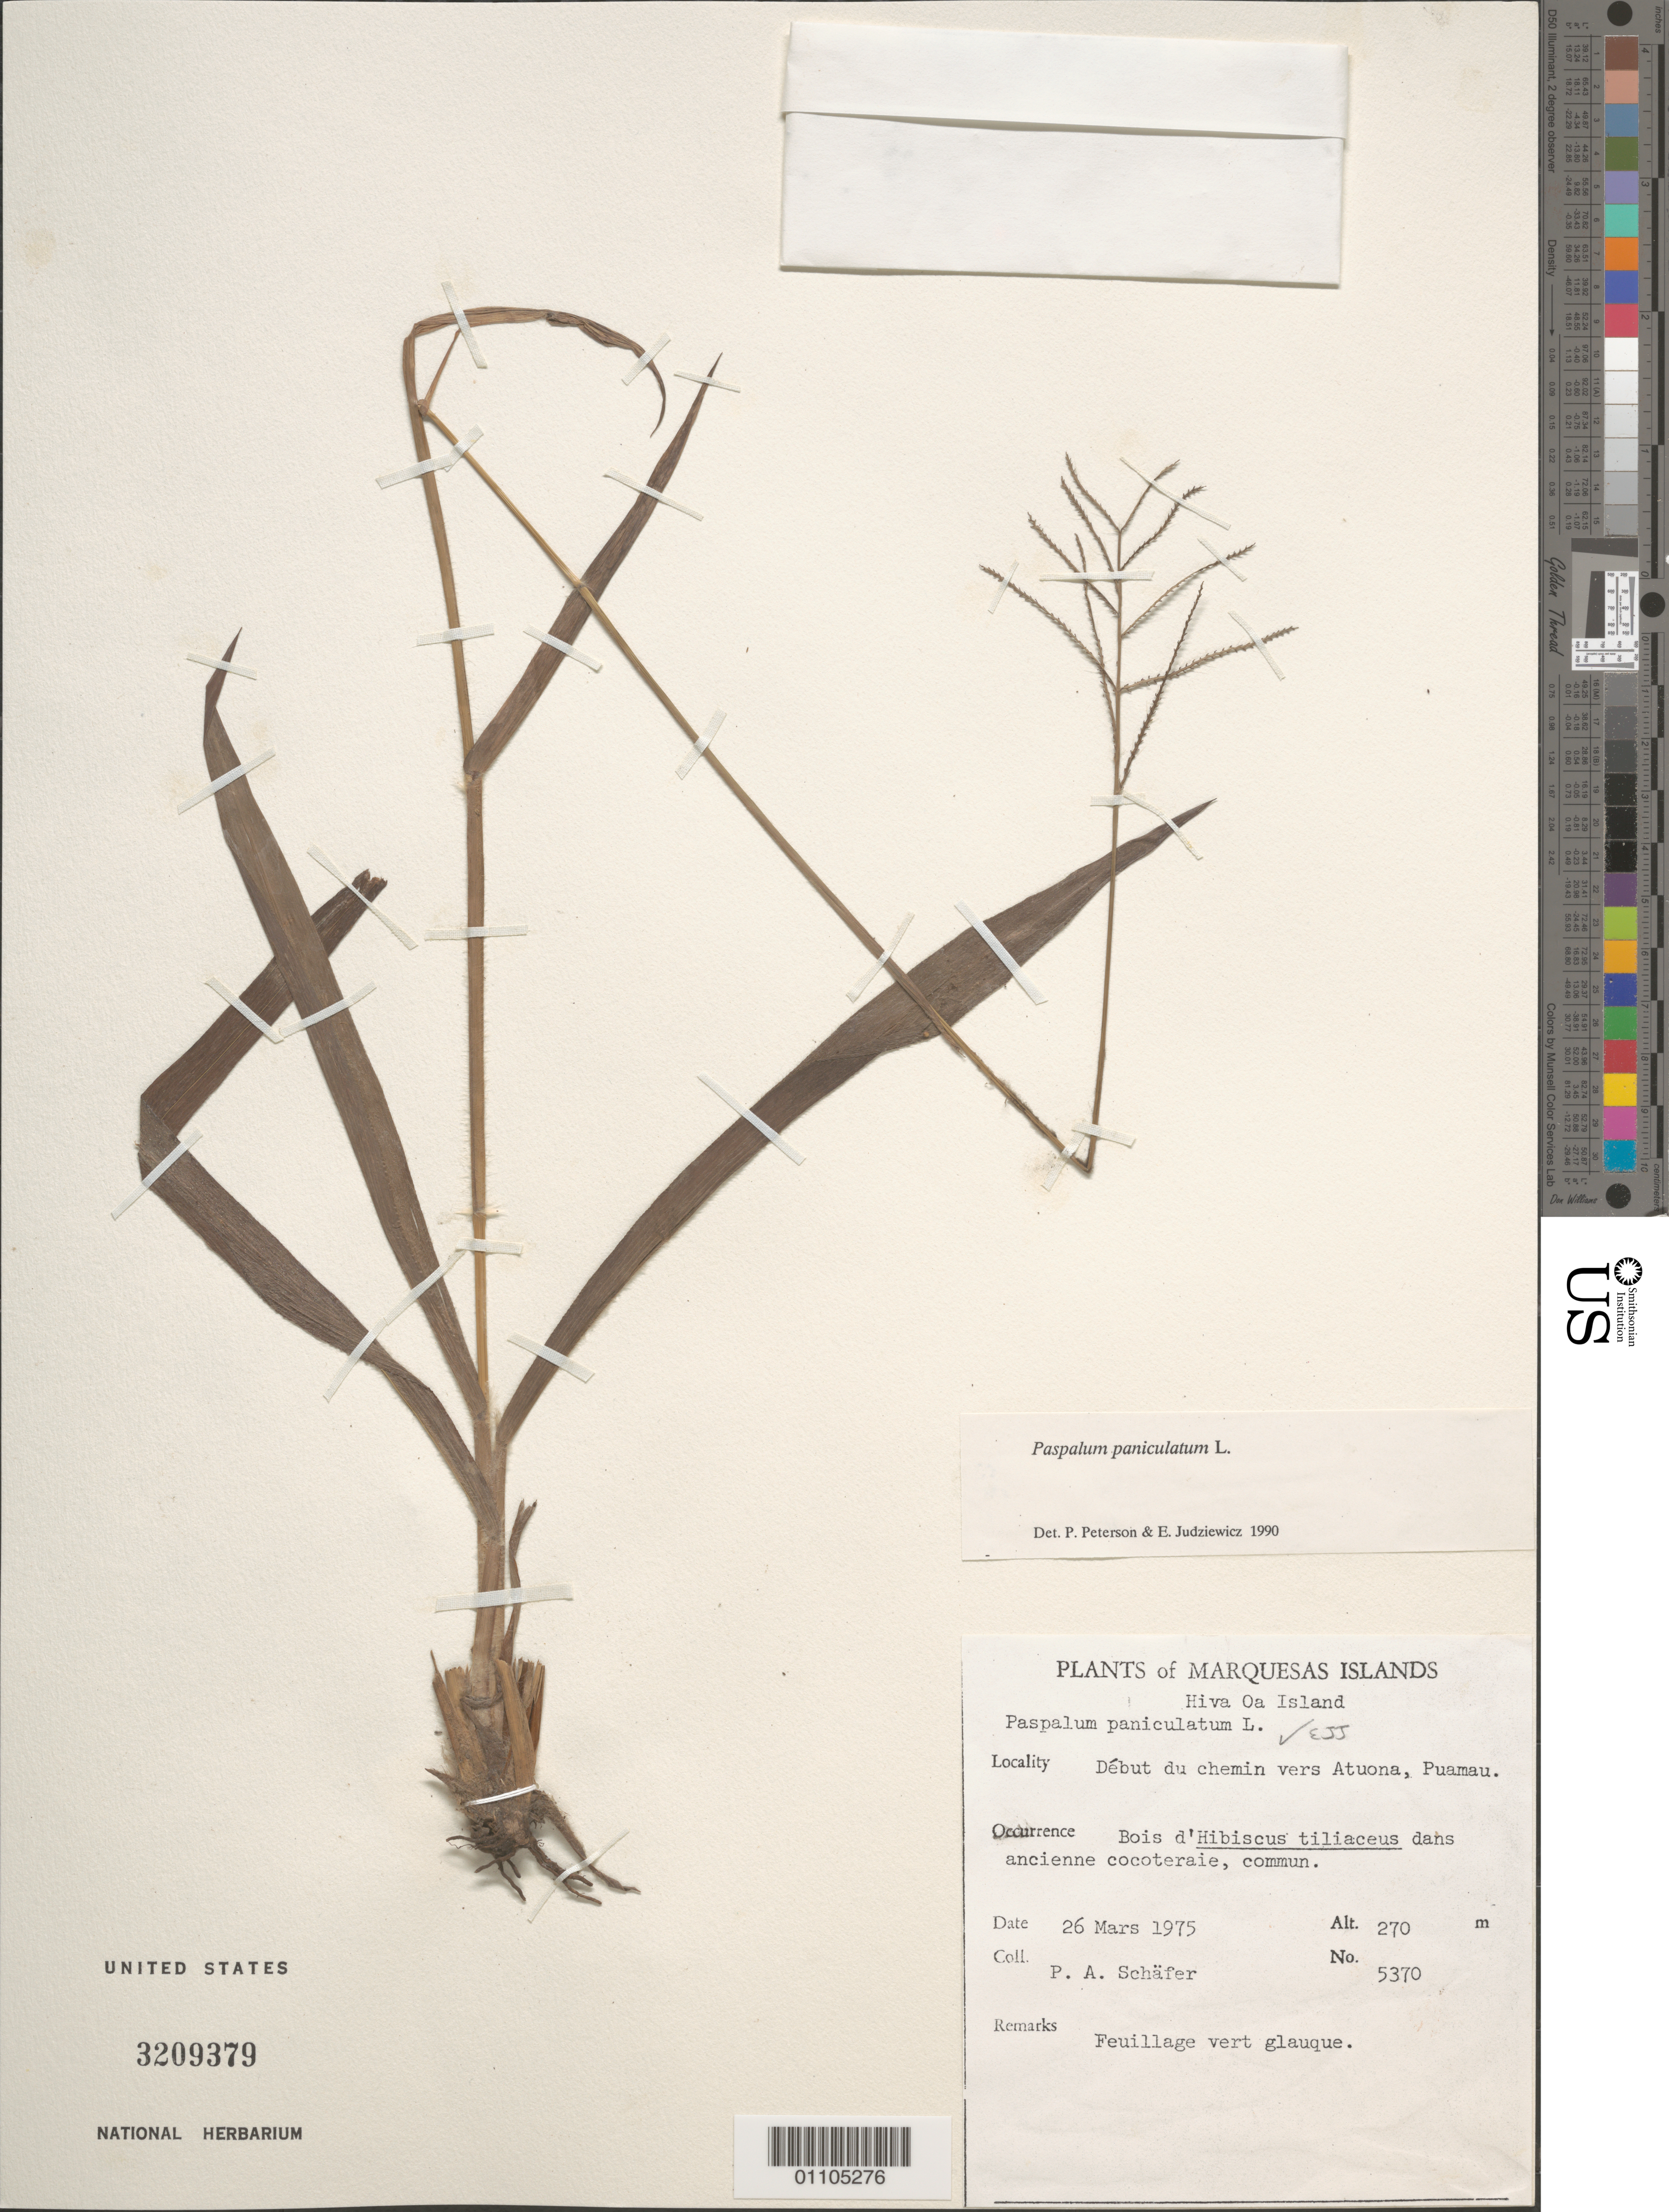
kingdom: Plantae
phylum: Tracheophyta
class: Liliopsida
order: Poales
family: Poaceae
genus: Paspalum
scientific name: Paspalum paniculatum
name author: L.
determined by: Peterson, P. M.; Judziewicz, E. J.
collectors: P. A. Schäfer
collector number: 5370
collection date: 1975-03-26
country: French Polynesia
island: Hiva Oa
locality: Début du chemin vers Atuona, Puamau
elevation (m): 270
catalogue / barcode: US 3209379